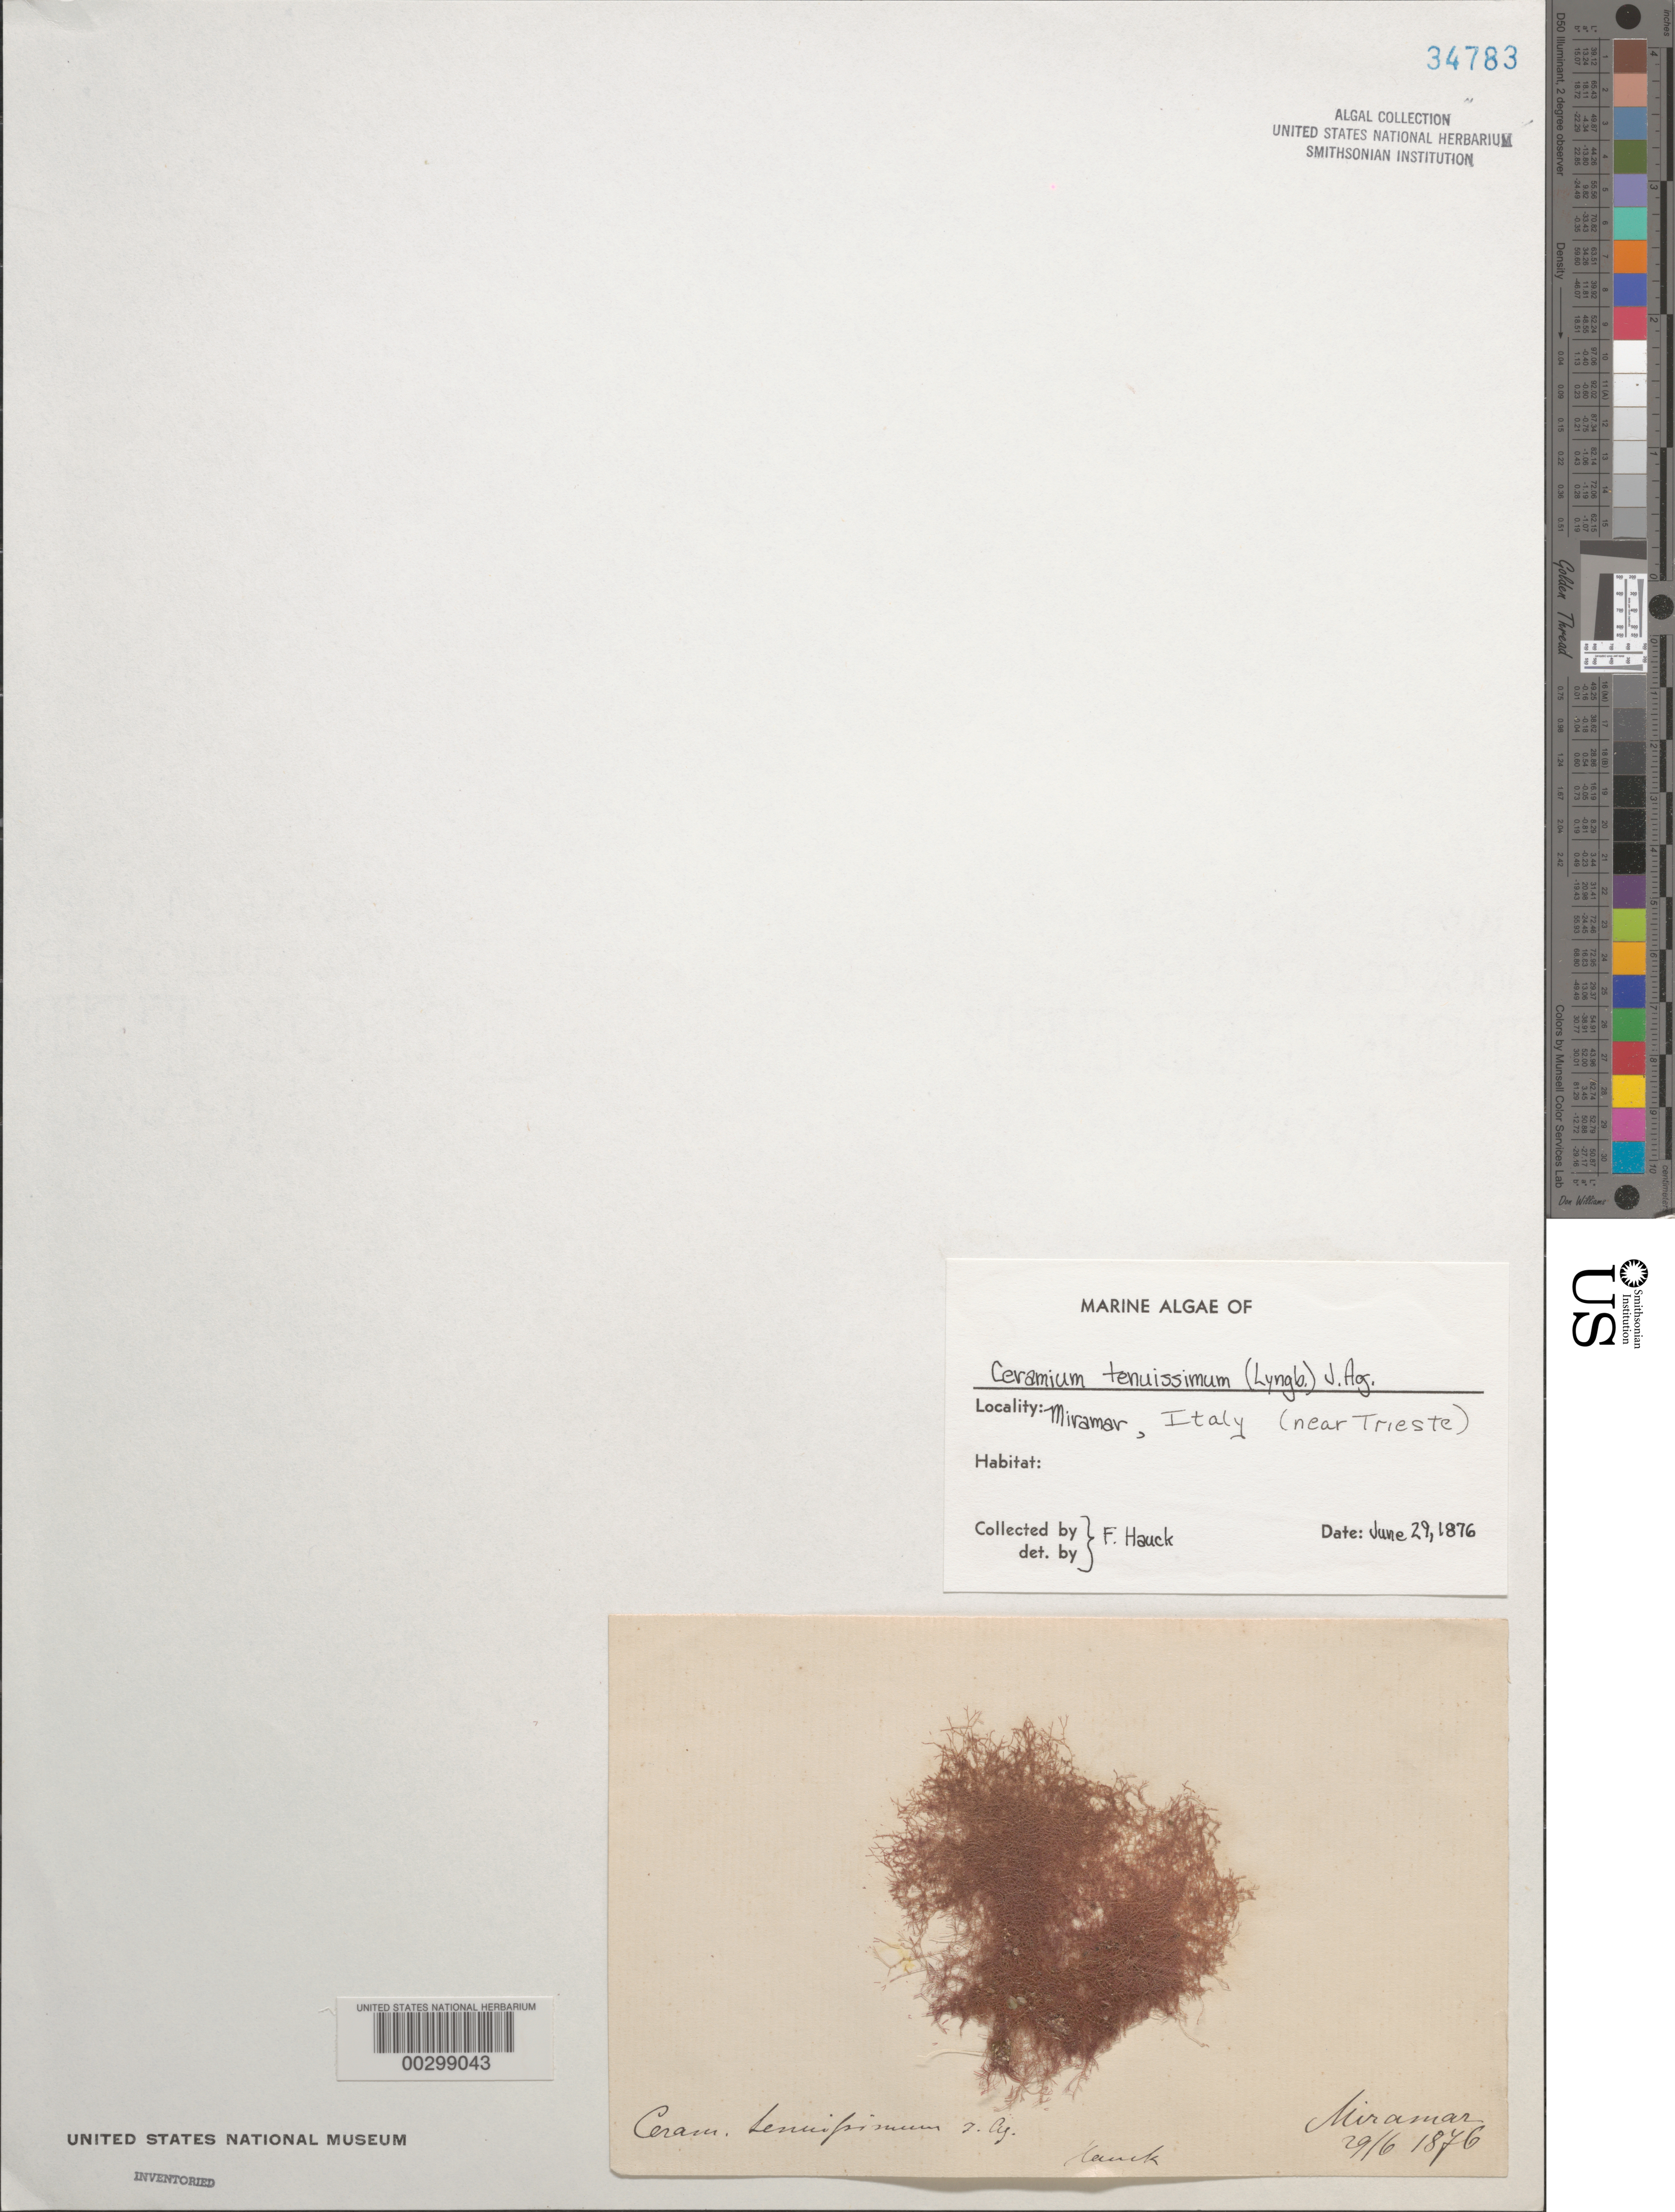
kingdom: Plantae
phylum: Rhodophyta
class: Florideophyceae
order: Ceramiales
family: Ceramiaceae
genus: Ceramium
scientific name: Ceramium diaphanum var. obscura, ined., 7/2023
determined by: Algae name updating Project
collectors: F. Hauck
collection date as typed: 29 Jun 1876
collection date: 1876-06-29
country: Italy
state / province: Friuli-Venezia Giulia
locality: Miramare (Miramar)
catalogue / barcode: US 34783